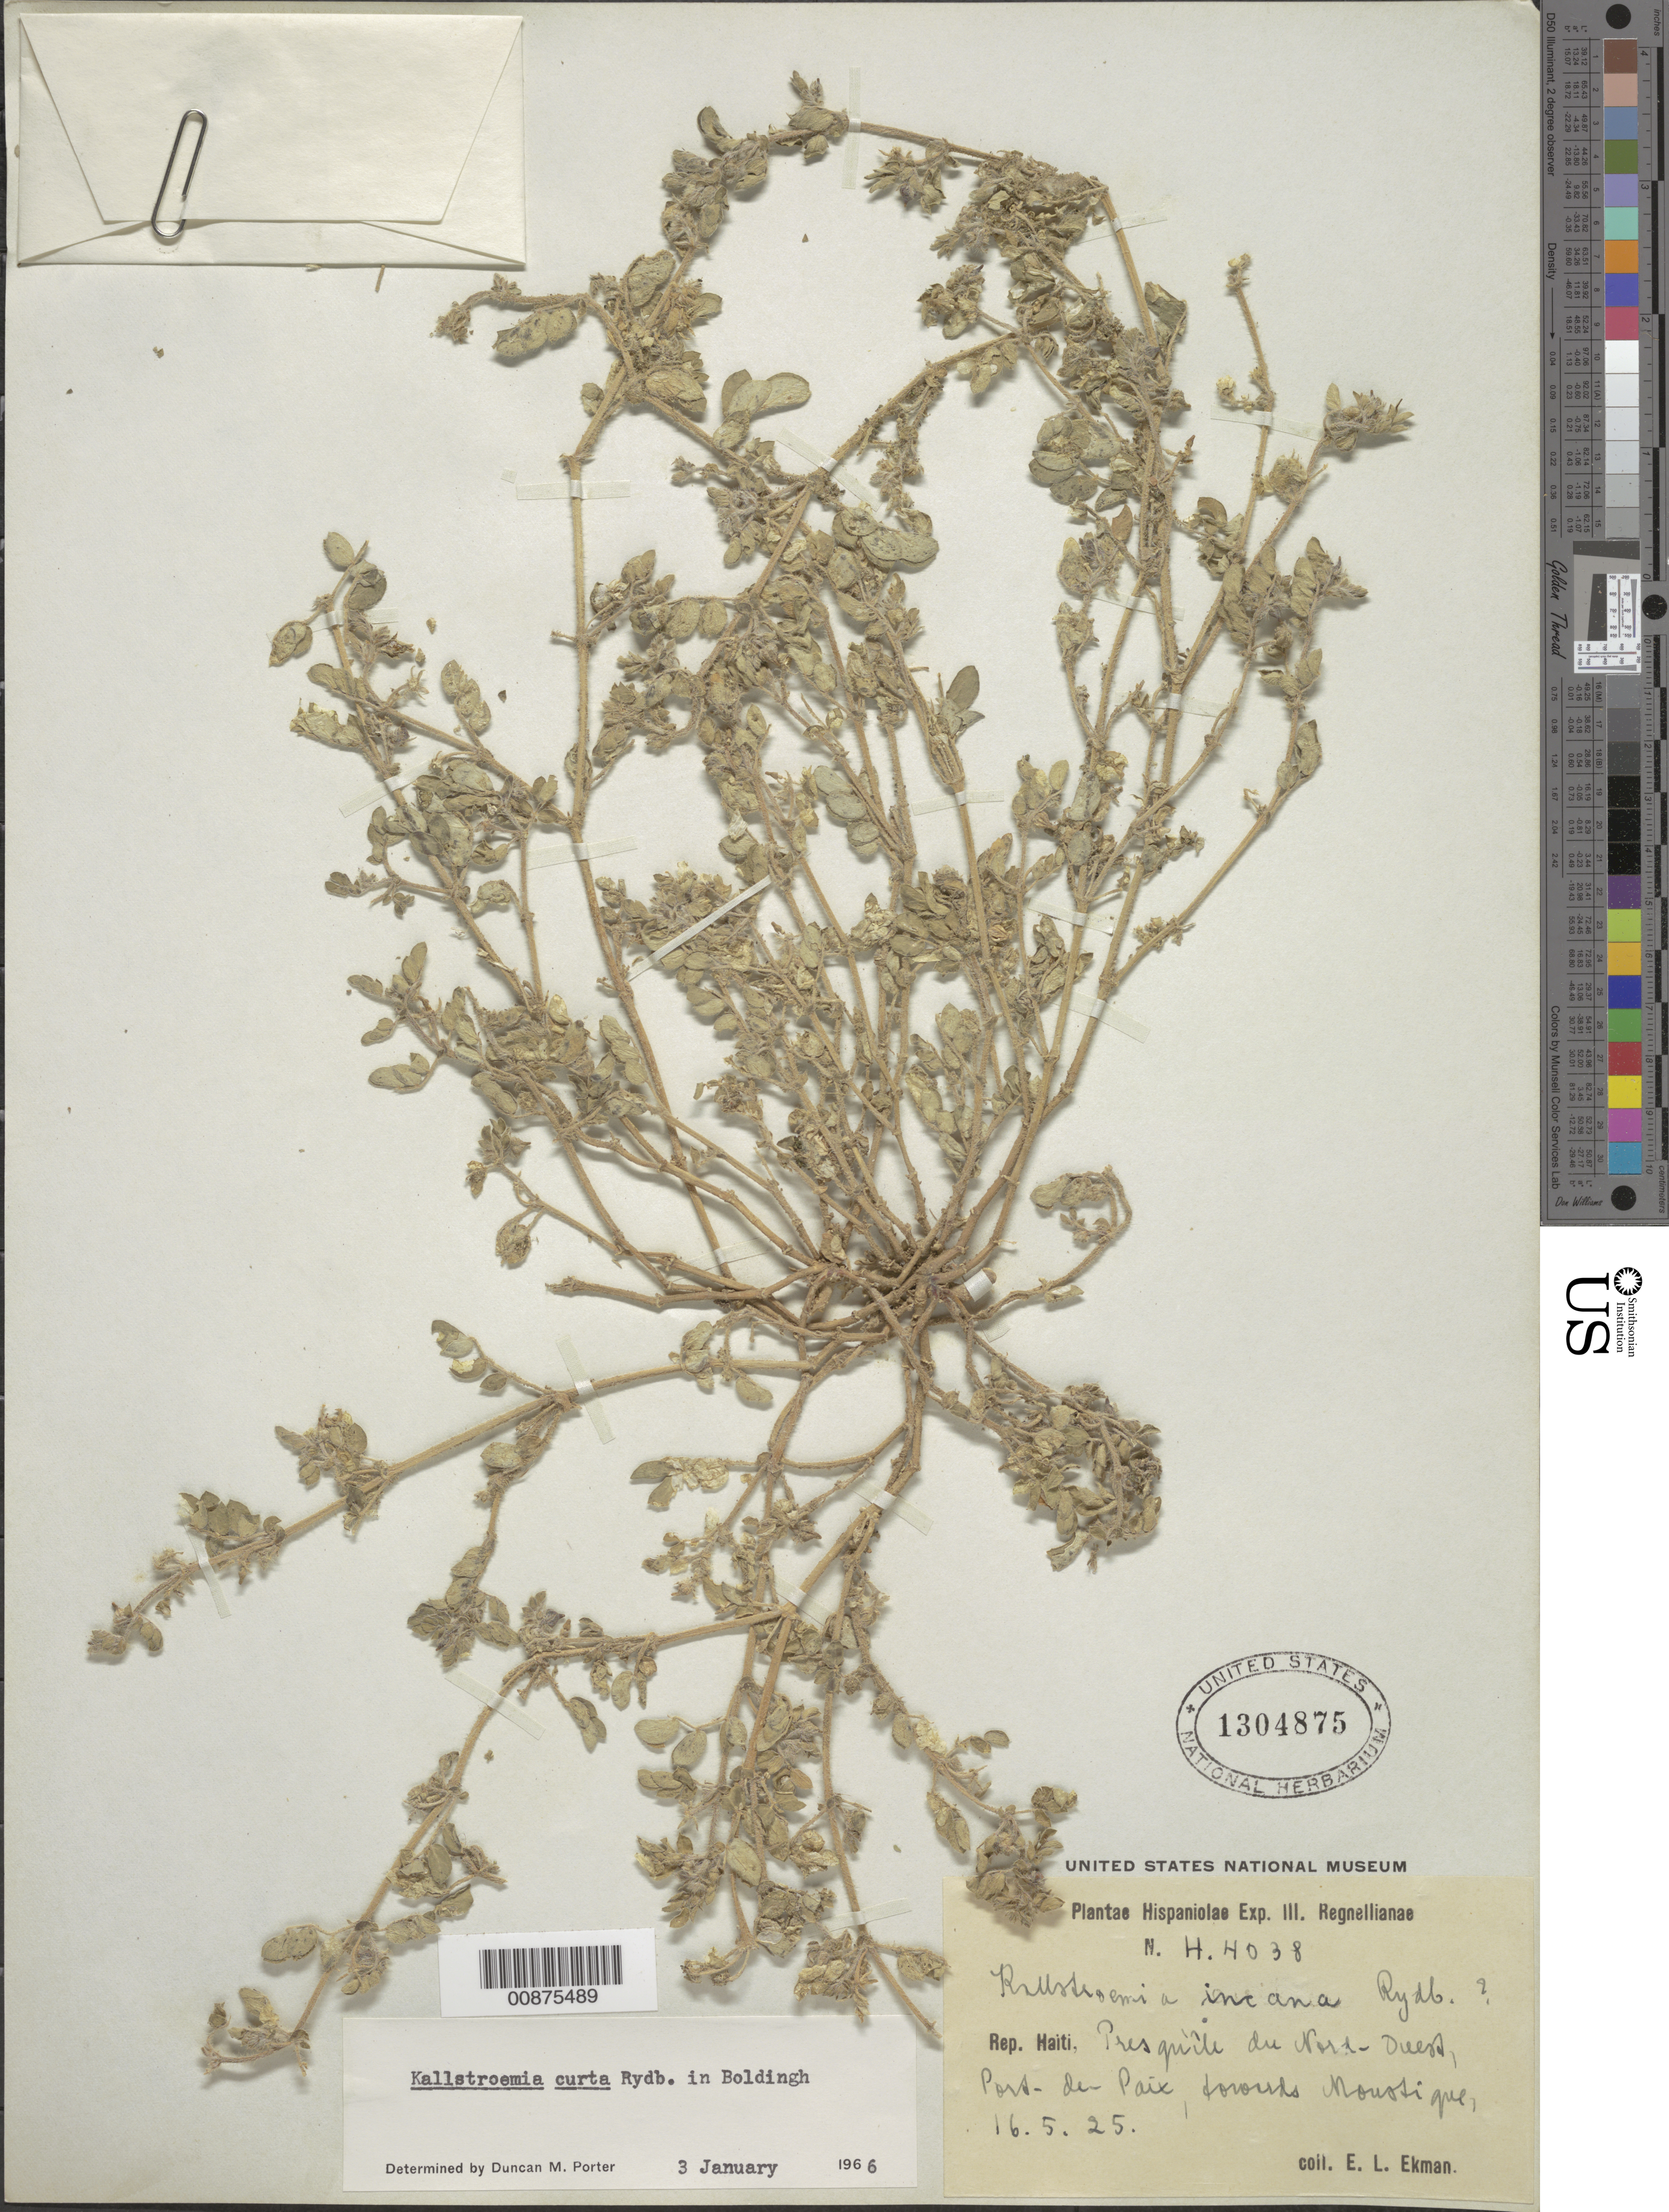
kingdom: Plantae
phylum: Tracheophyta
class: Magnoliopsida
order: Zygophyllales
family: Zygophyllaceae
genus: Kallstroemia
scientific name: Kallstroemia curta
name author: Rydb.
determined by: Porter, D. M.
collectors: E. L. Ekman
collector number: H 4038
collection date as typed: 16 May 1925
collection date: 1925-05-16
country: Haiti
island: Hispaniola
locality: Presqu'île du Nord-Ouest, Port-de-Paix, towards Moustique.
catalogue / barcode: US 1304875